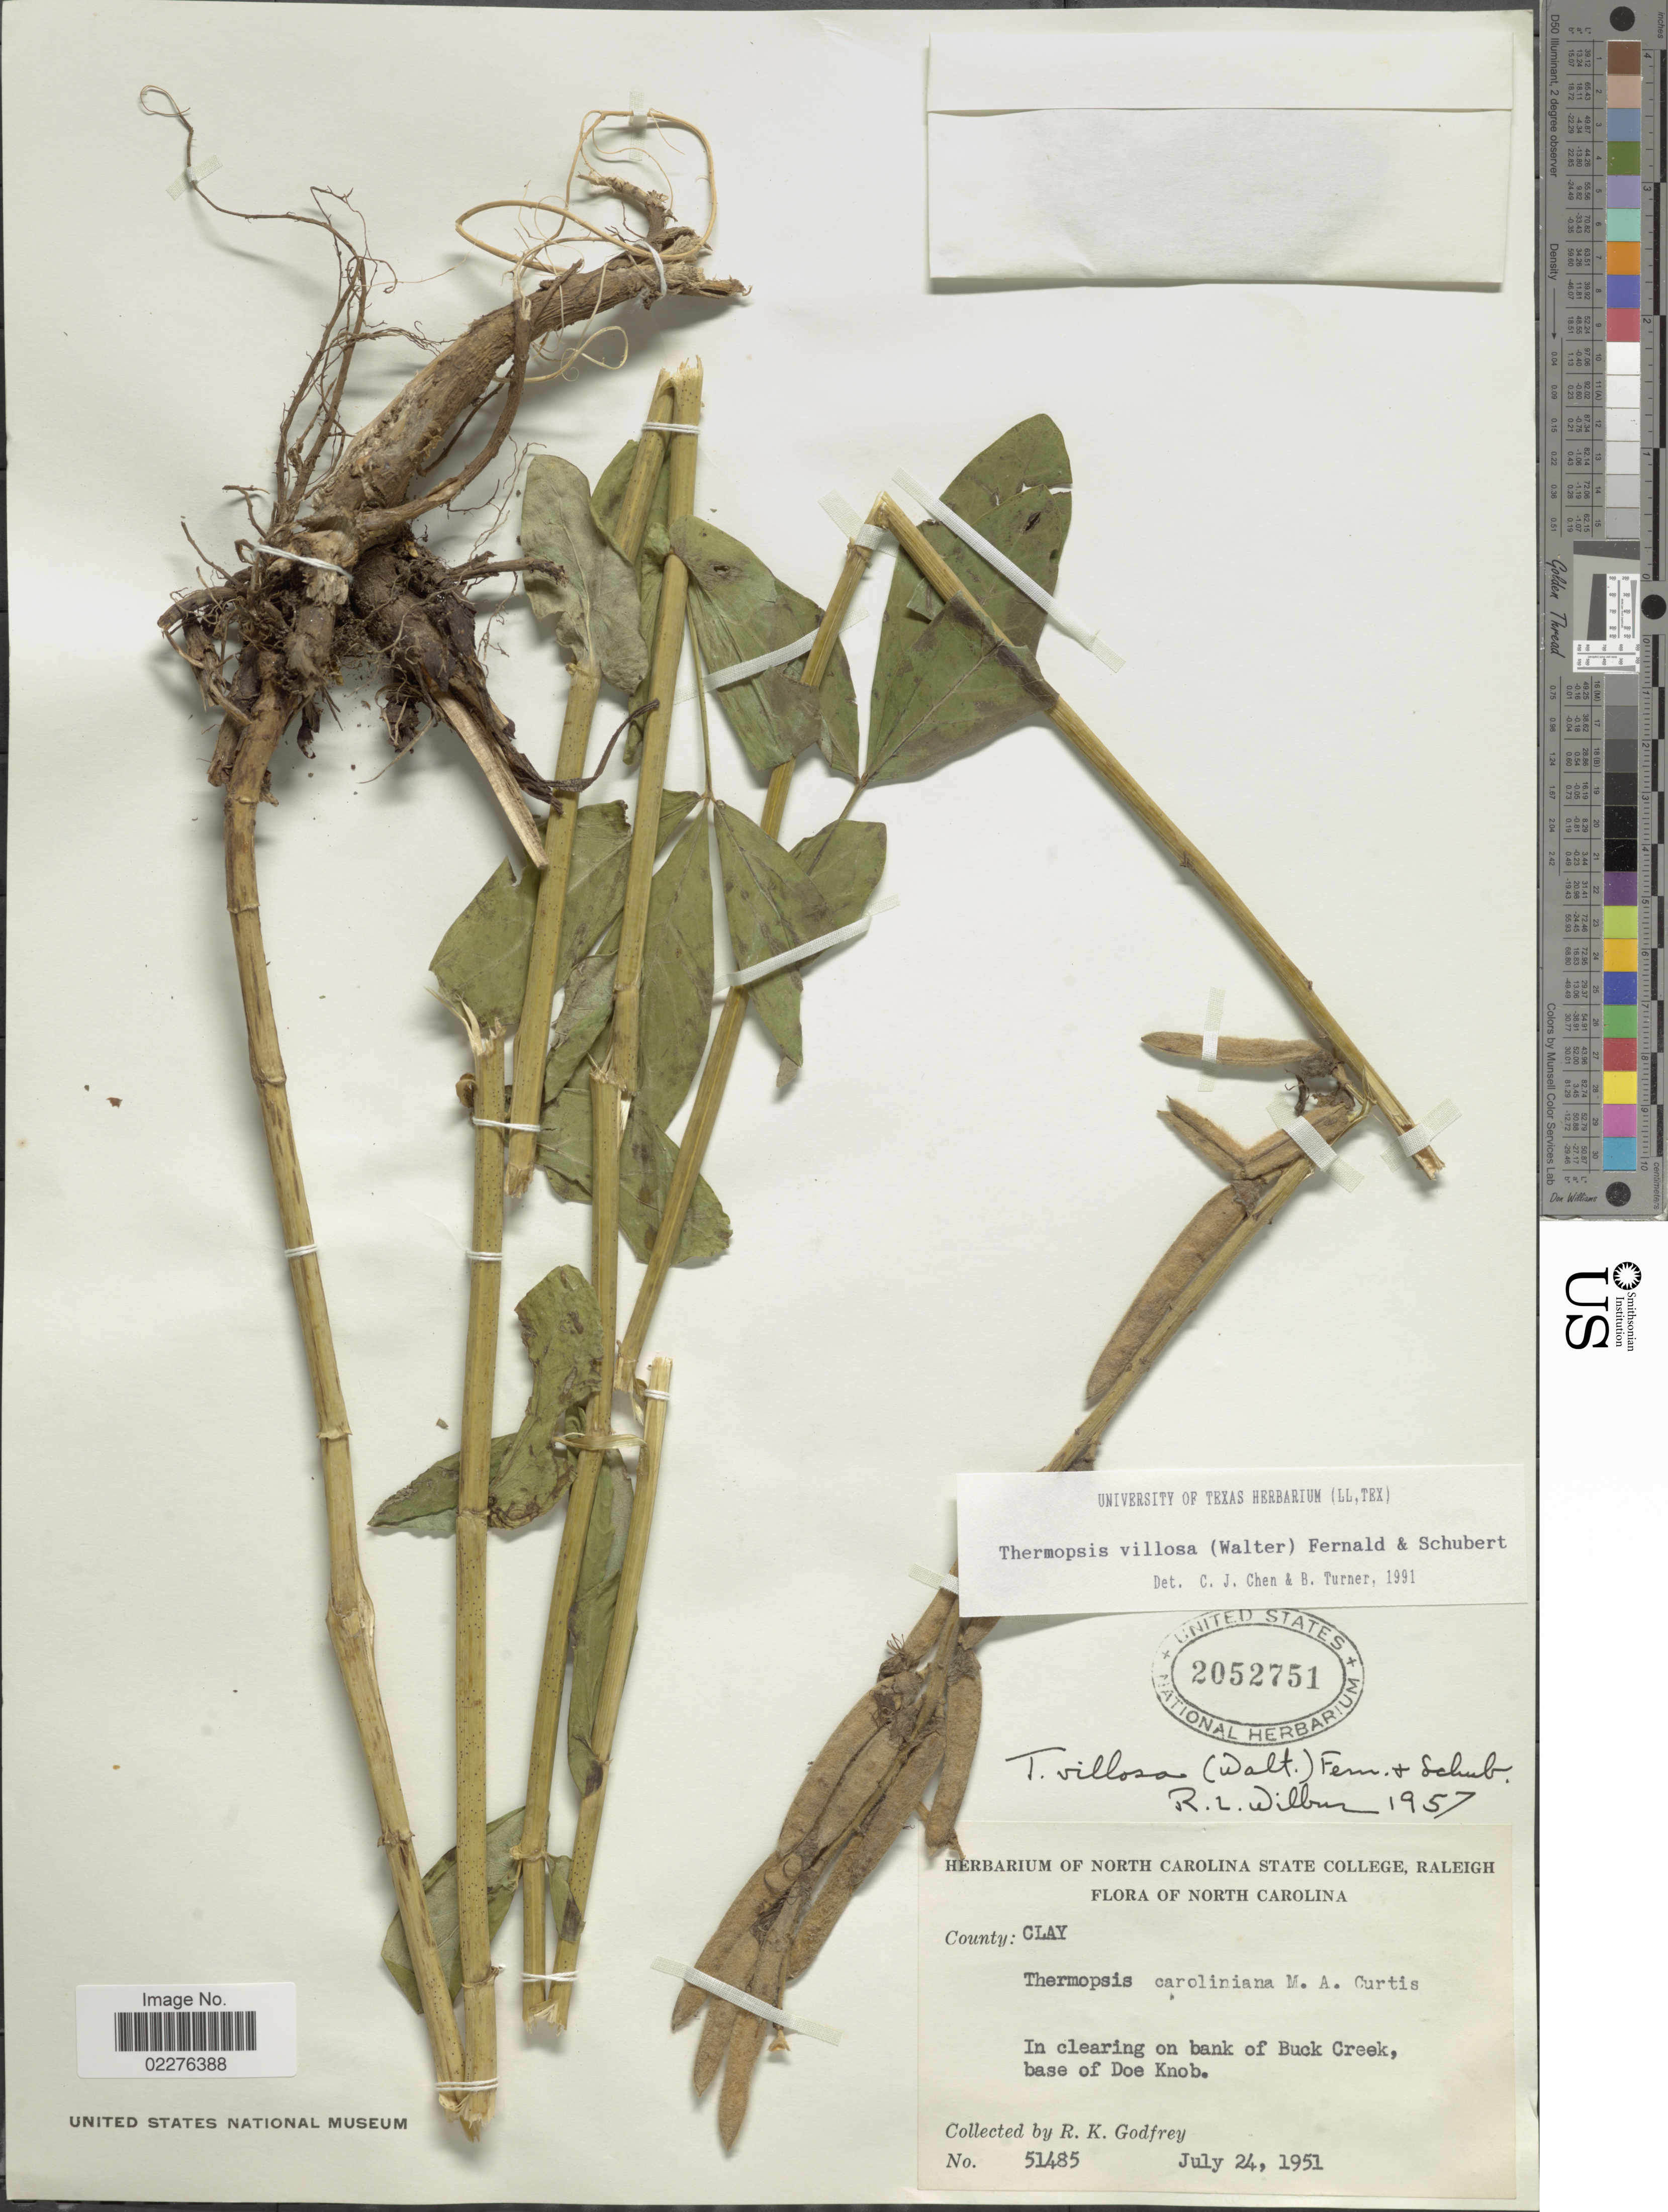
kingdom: Plantae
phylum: Tracheophyta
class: Magnoliopsida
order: Fabales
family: Fabaceae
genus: Thermopsis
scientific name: Thermopsis villosa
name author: (Walter) Fernald & B.G. Schub.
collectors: R. K. Godfrey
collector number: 51485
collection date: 1951-06-24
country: United States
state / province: North Carolina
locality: In clearing on bank of Buck Creek, base of Doe Knob, Clay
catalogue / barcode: US 2052751